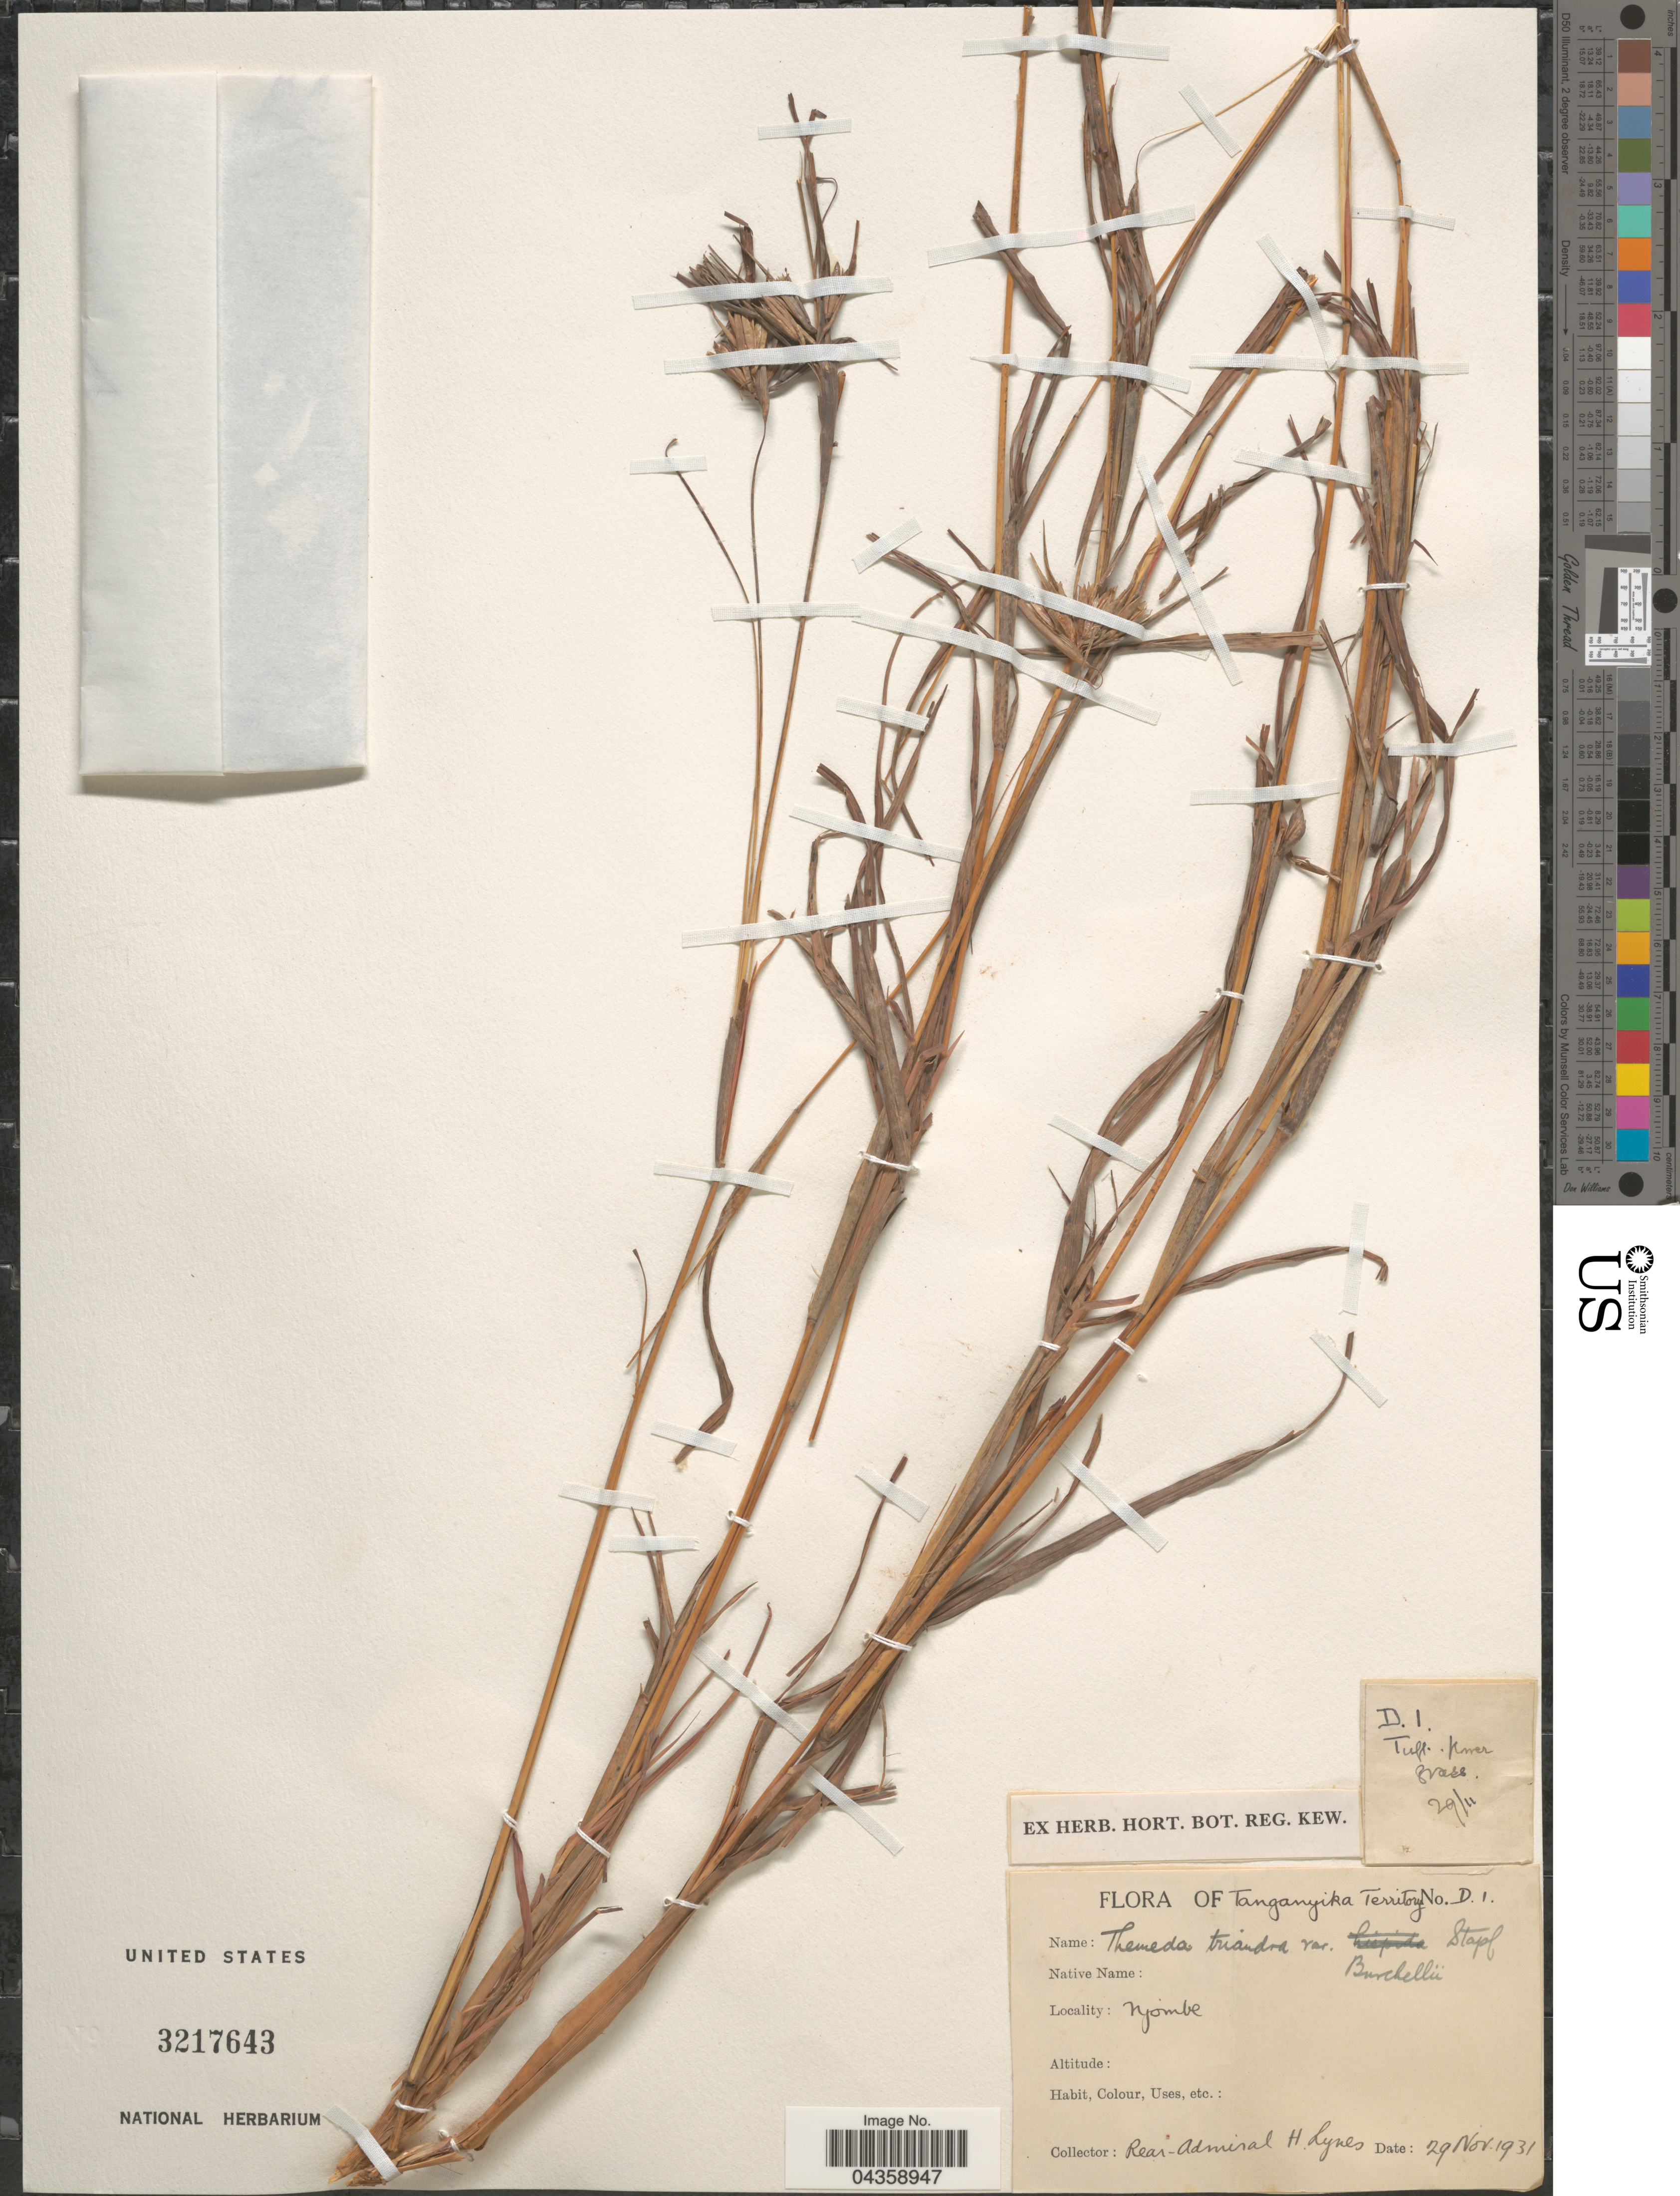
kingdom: Plantae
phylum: Tracheophyta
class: Liliopsida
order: Poales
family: Poaceae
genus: Themeda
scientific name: Themeda triandra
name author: Forssk.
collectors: Rear Admiral Lynes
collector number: D1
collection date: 1931-11-29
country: Tanzania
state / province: Njombe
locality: Tanganyika Territory.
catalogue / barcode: US 3217643